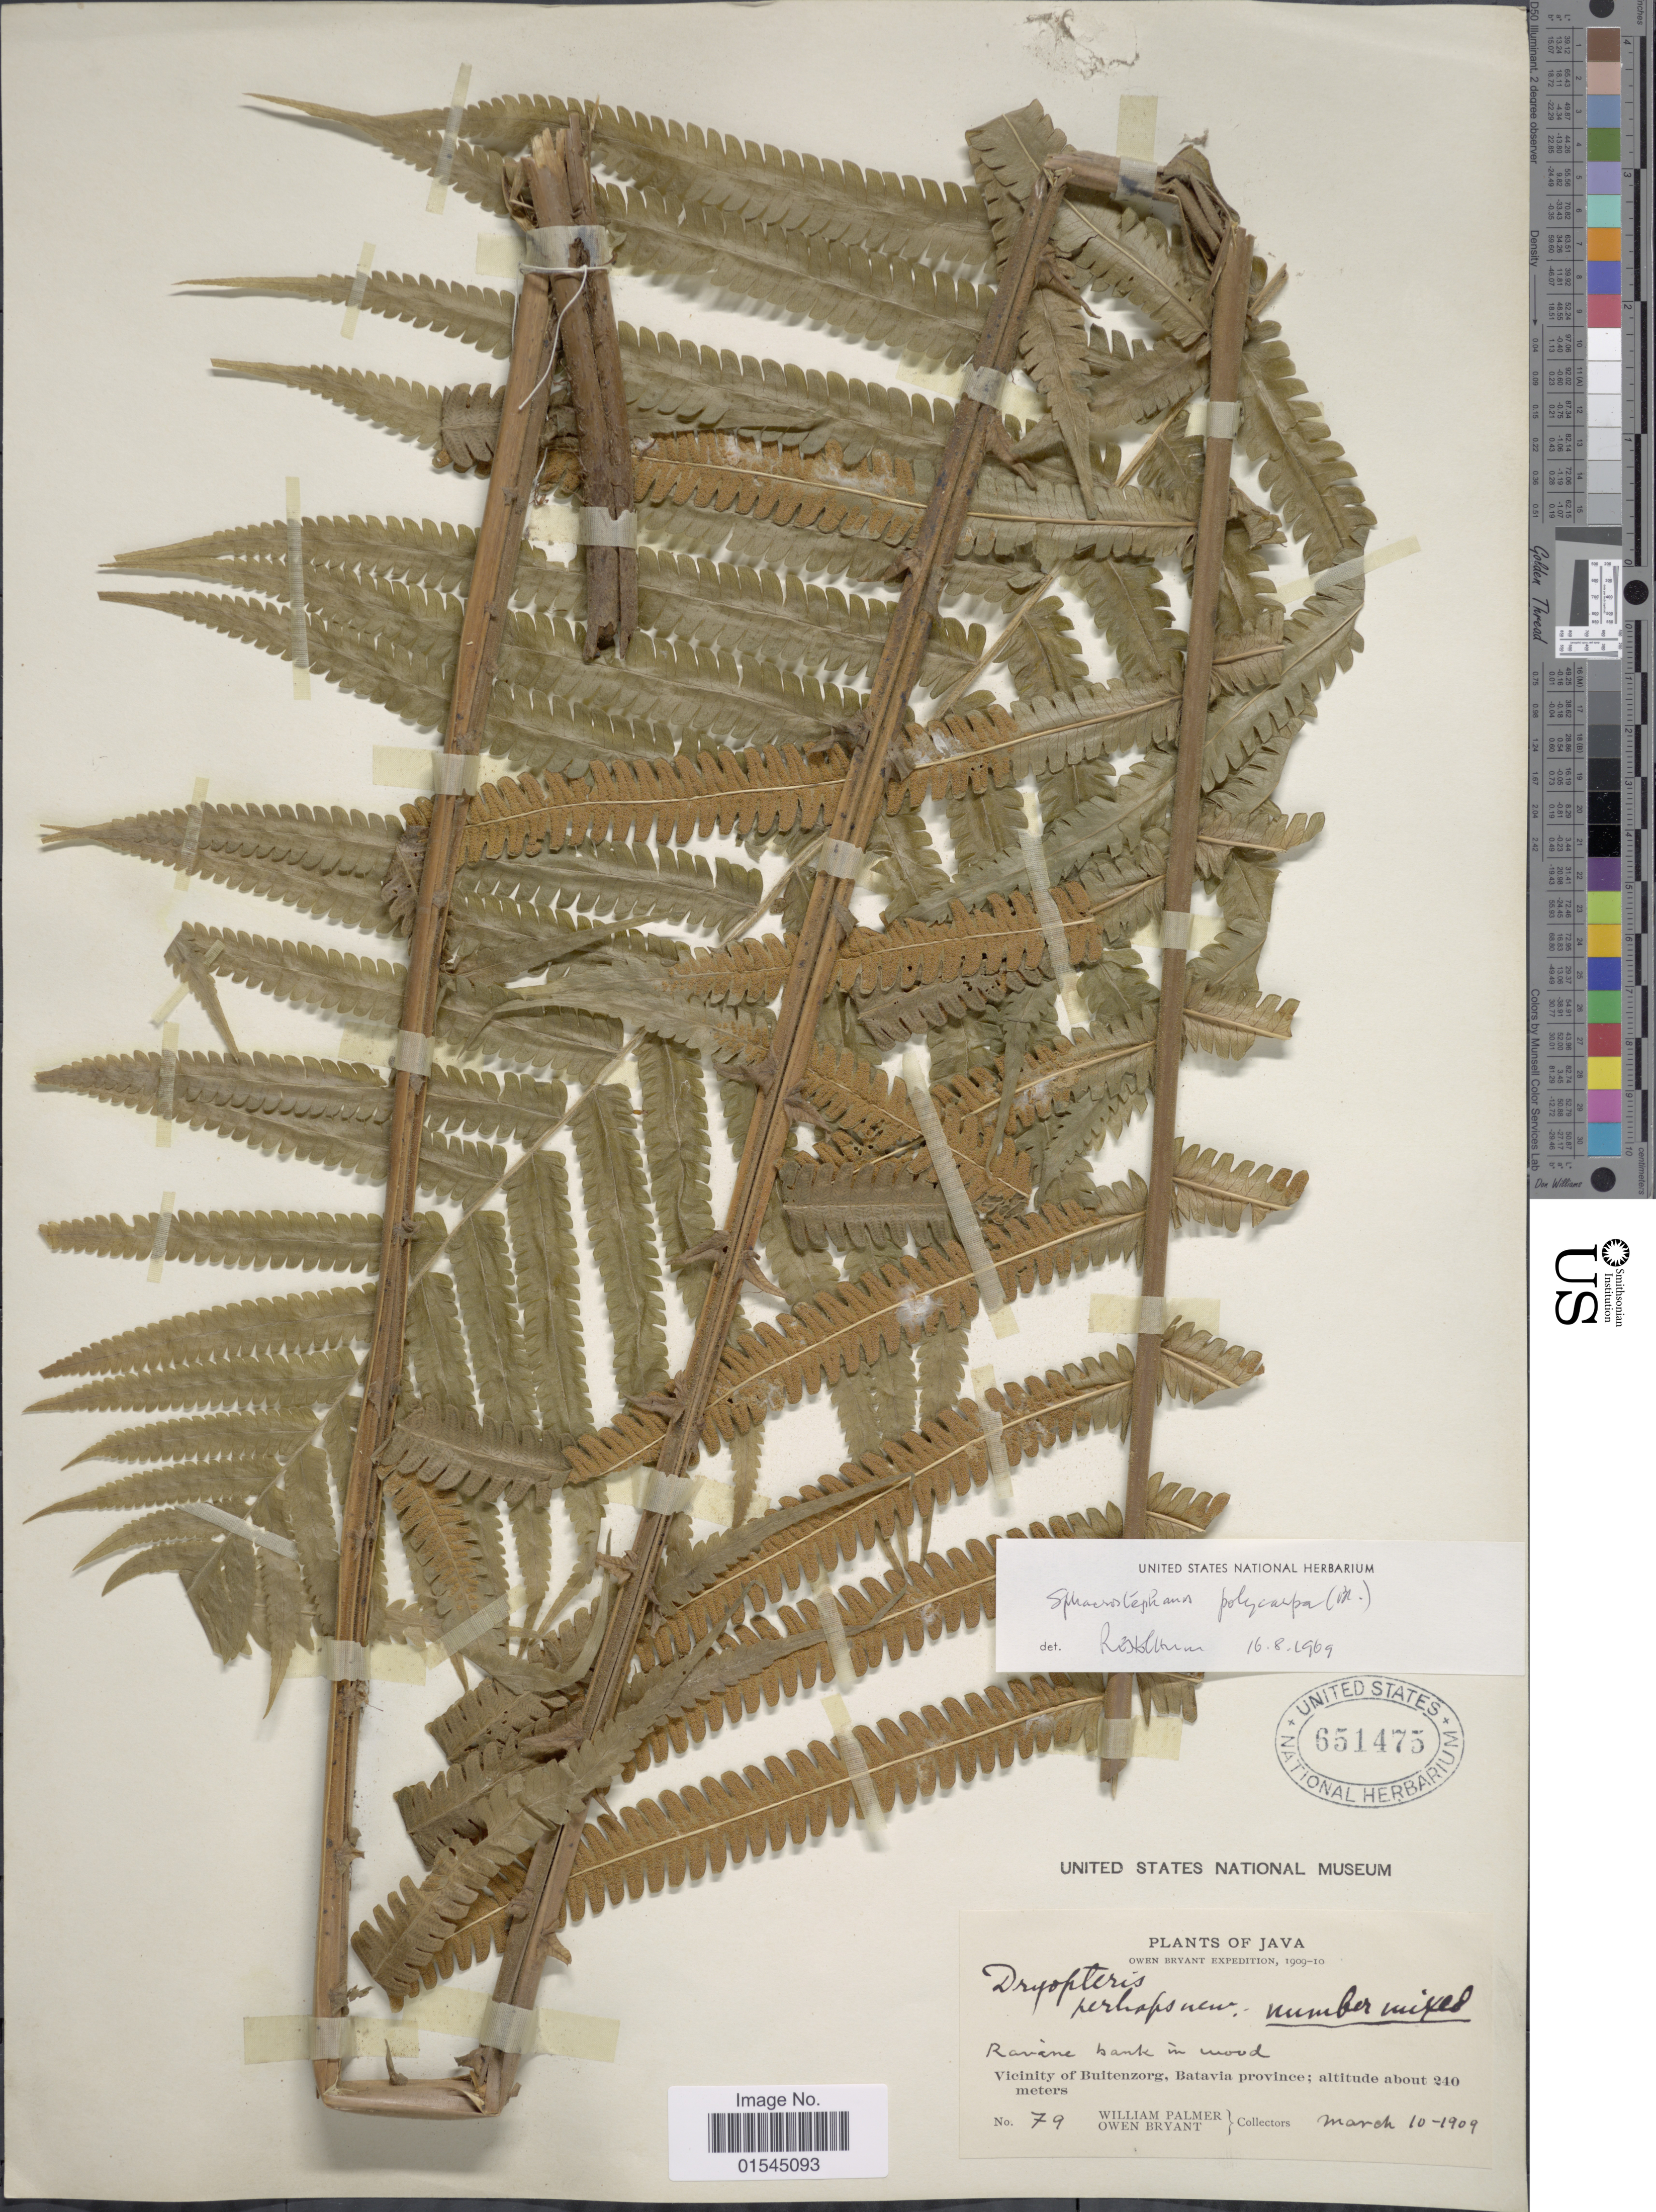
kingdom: Plantae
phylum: Tracheophyta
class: Polypodiopsida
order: Polypodiales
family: Thelypteridaceae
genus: Sphaerostephanos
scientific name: Sphaerostephanos polycarpus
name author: (Blume) Copel.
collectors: W. Palmer & O. Bryant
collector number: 79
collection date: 1909-03-10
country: Indonesia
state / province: Java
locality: Vicinity of Buitenzorg, Batavia province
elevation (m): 240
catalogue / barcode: US 651475